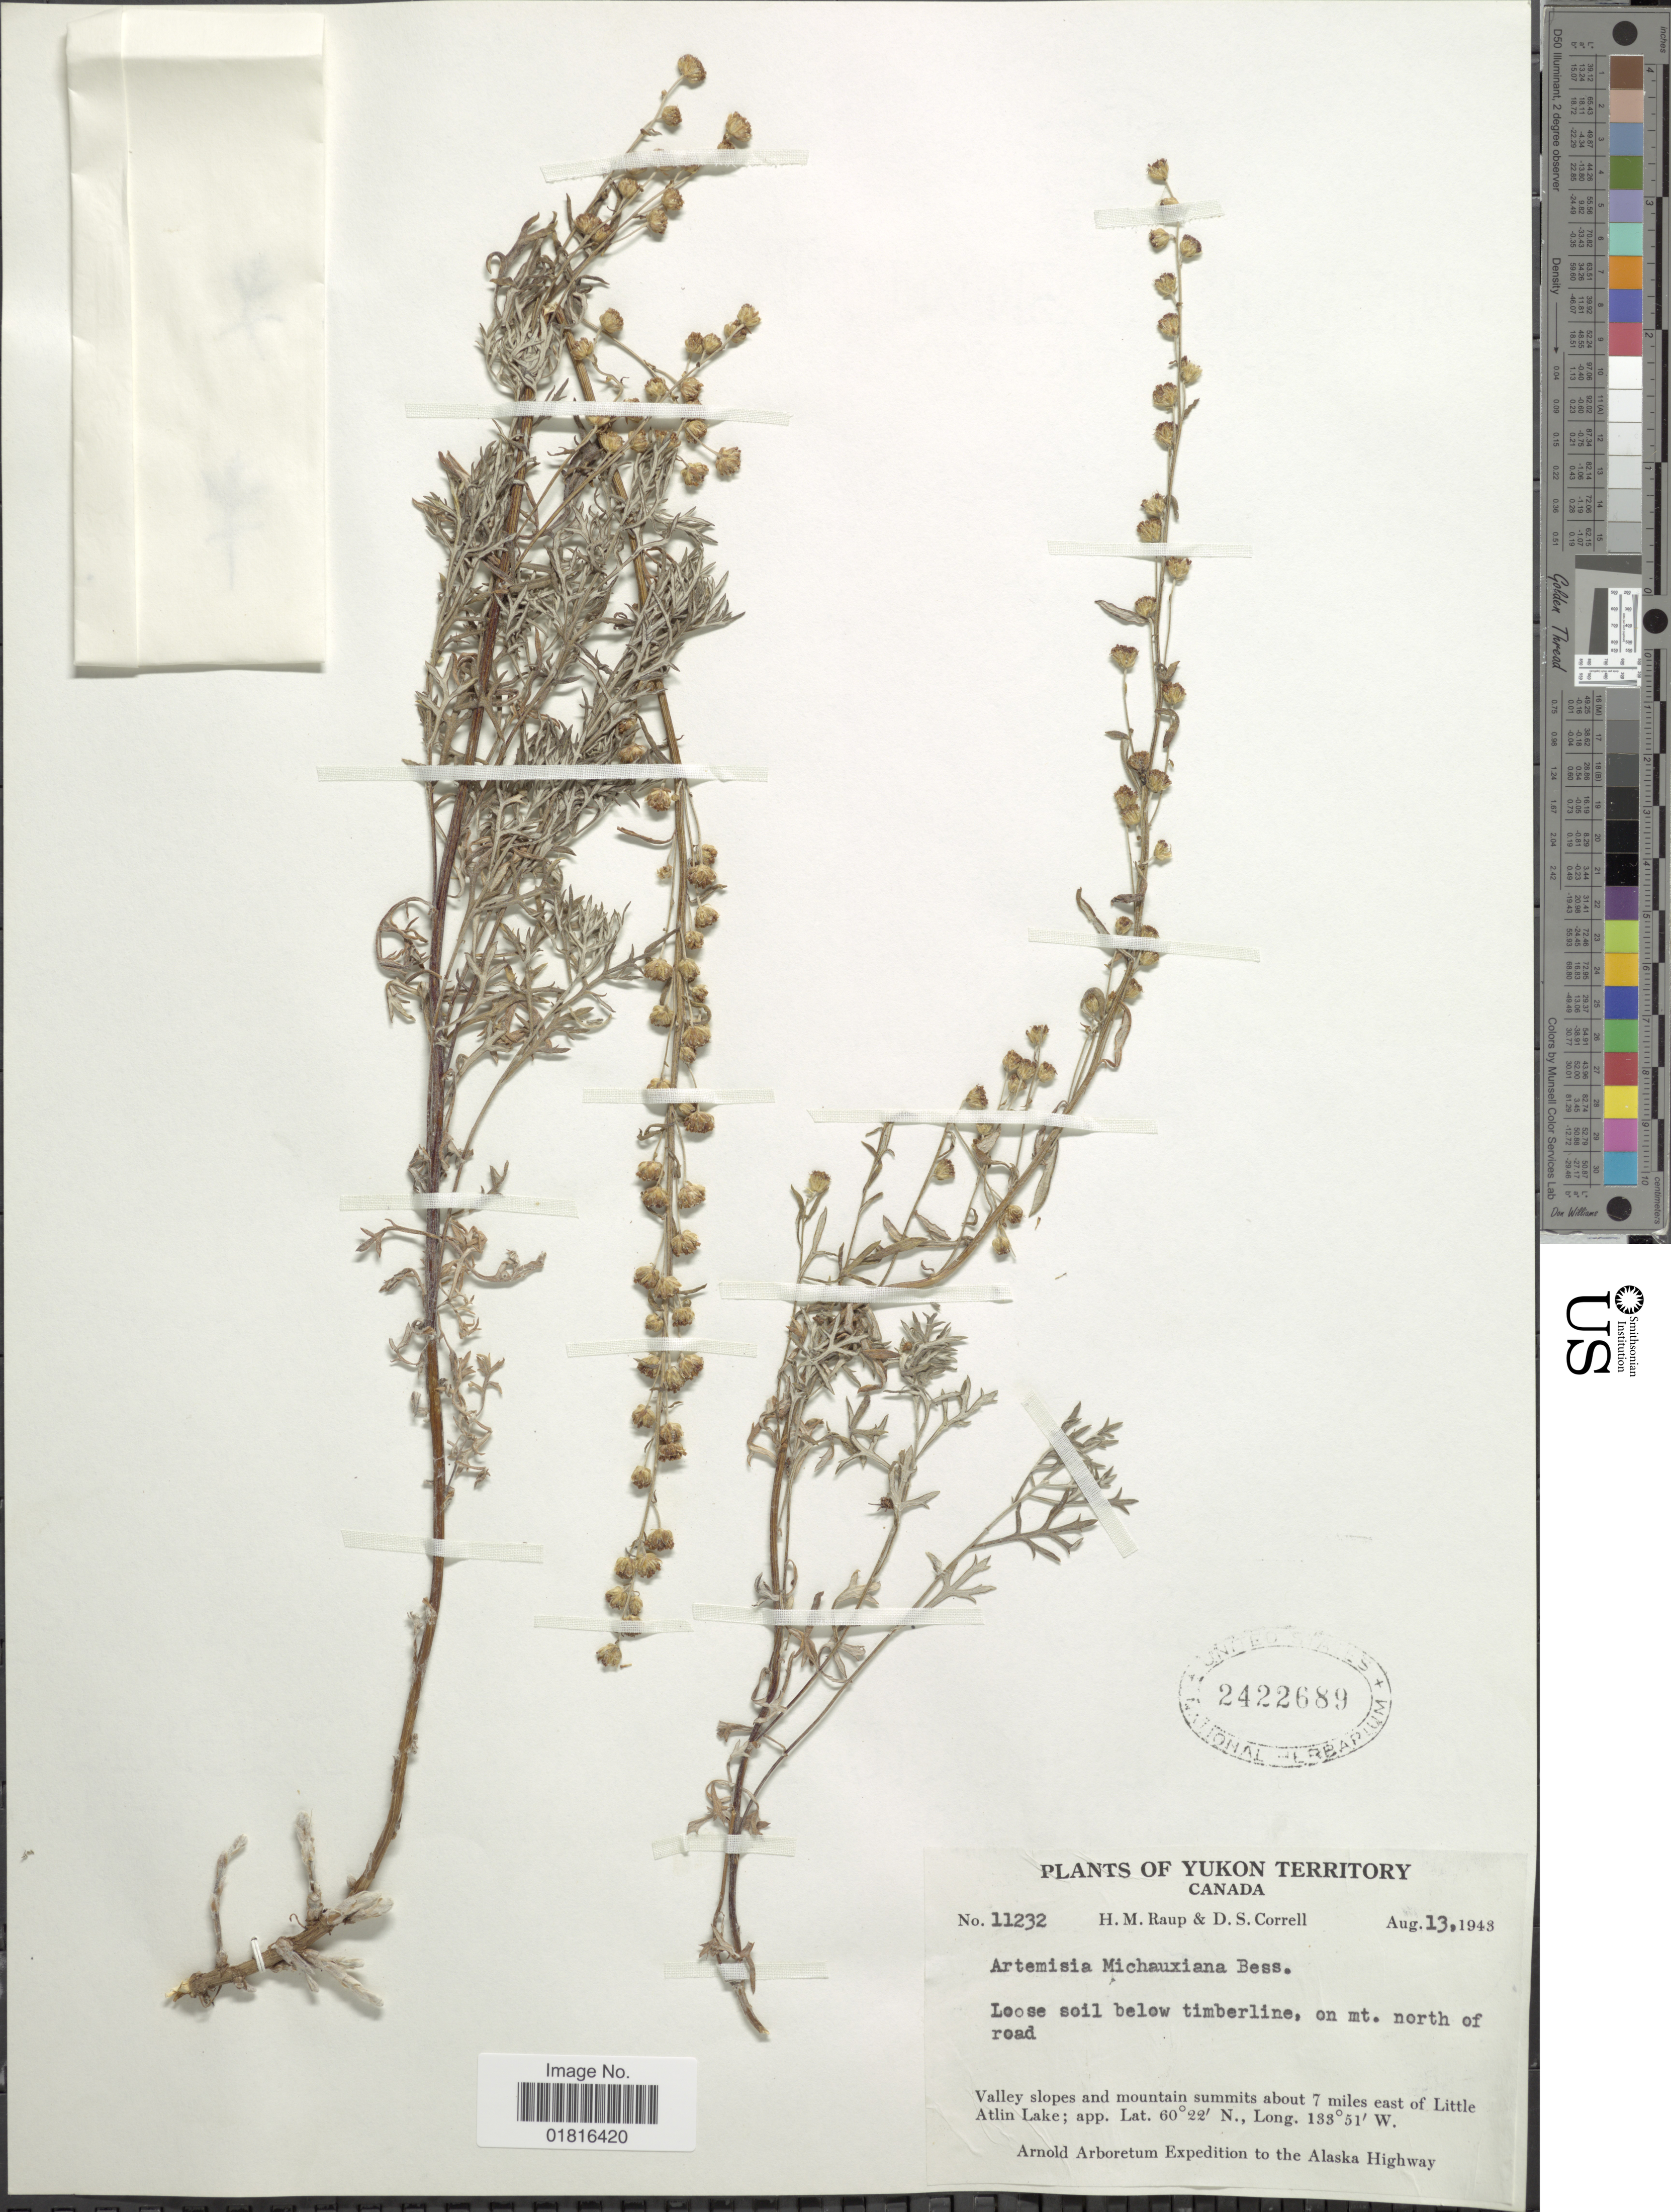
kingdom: Plantae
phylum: Tracheophyta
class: Magnoliopsida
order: Asterales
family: Asteraceae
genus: Artemisia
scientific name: Artemisia michauxiana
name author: Besser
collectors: H. Raup & D. S. Correll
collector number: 11232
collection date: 1948-08-13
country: Canada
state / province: Yukon Territory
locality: Loose soil below timberline, on mt north of road, Valley slopes and mountain summits about 7 miles east of Little Atlin Lake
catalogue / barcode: US 2422689